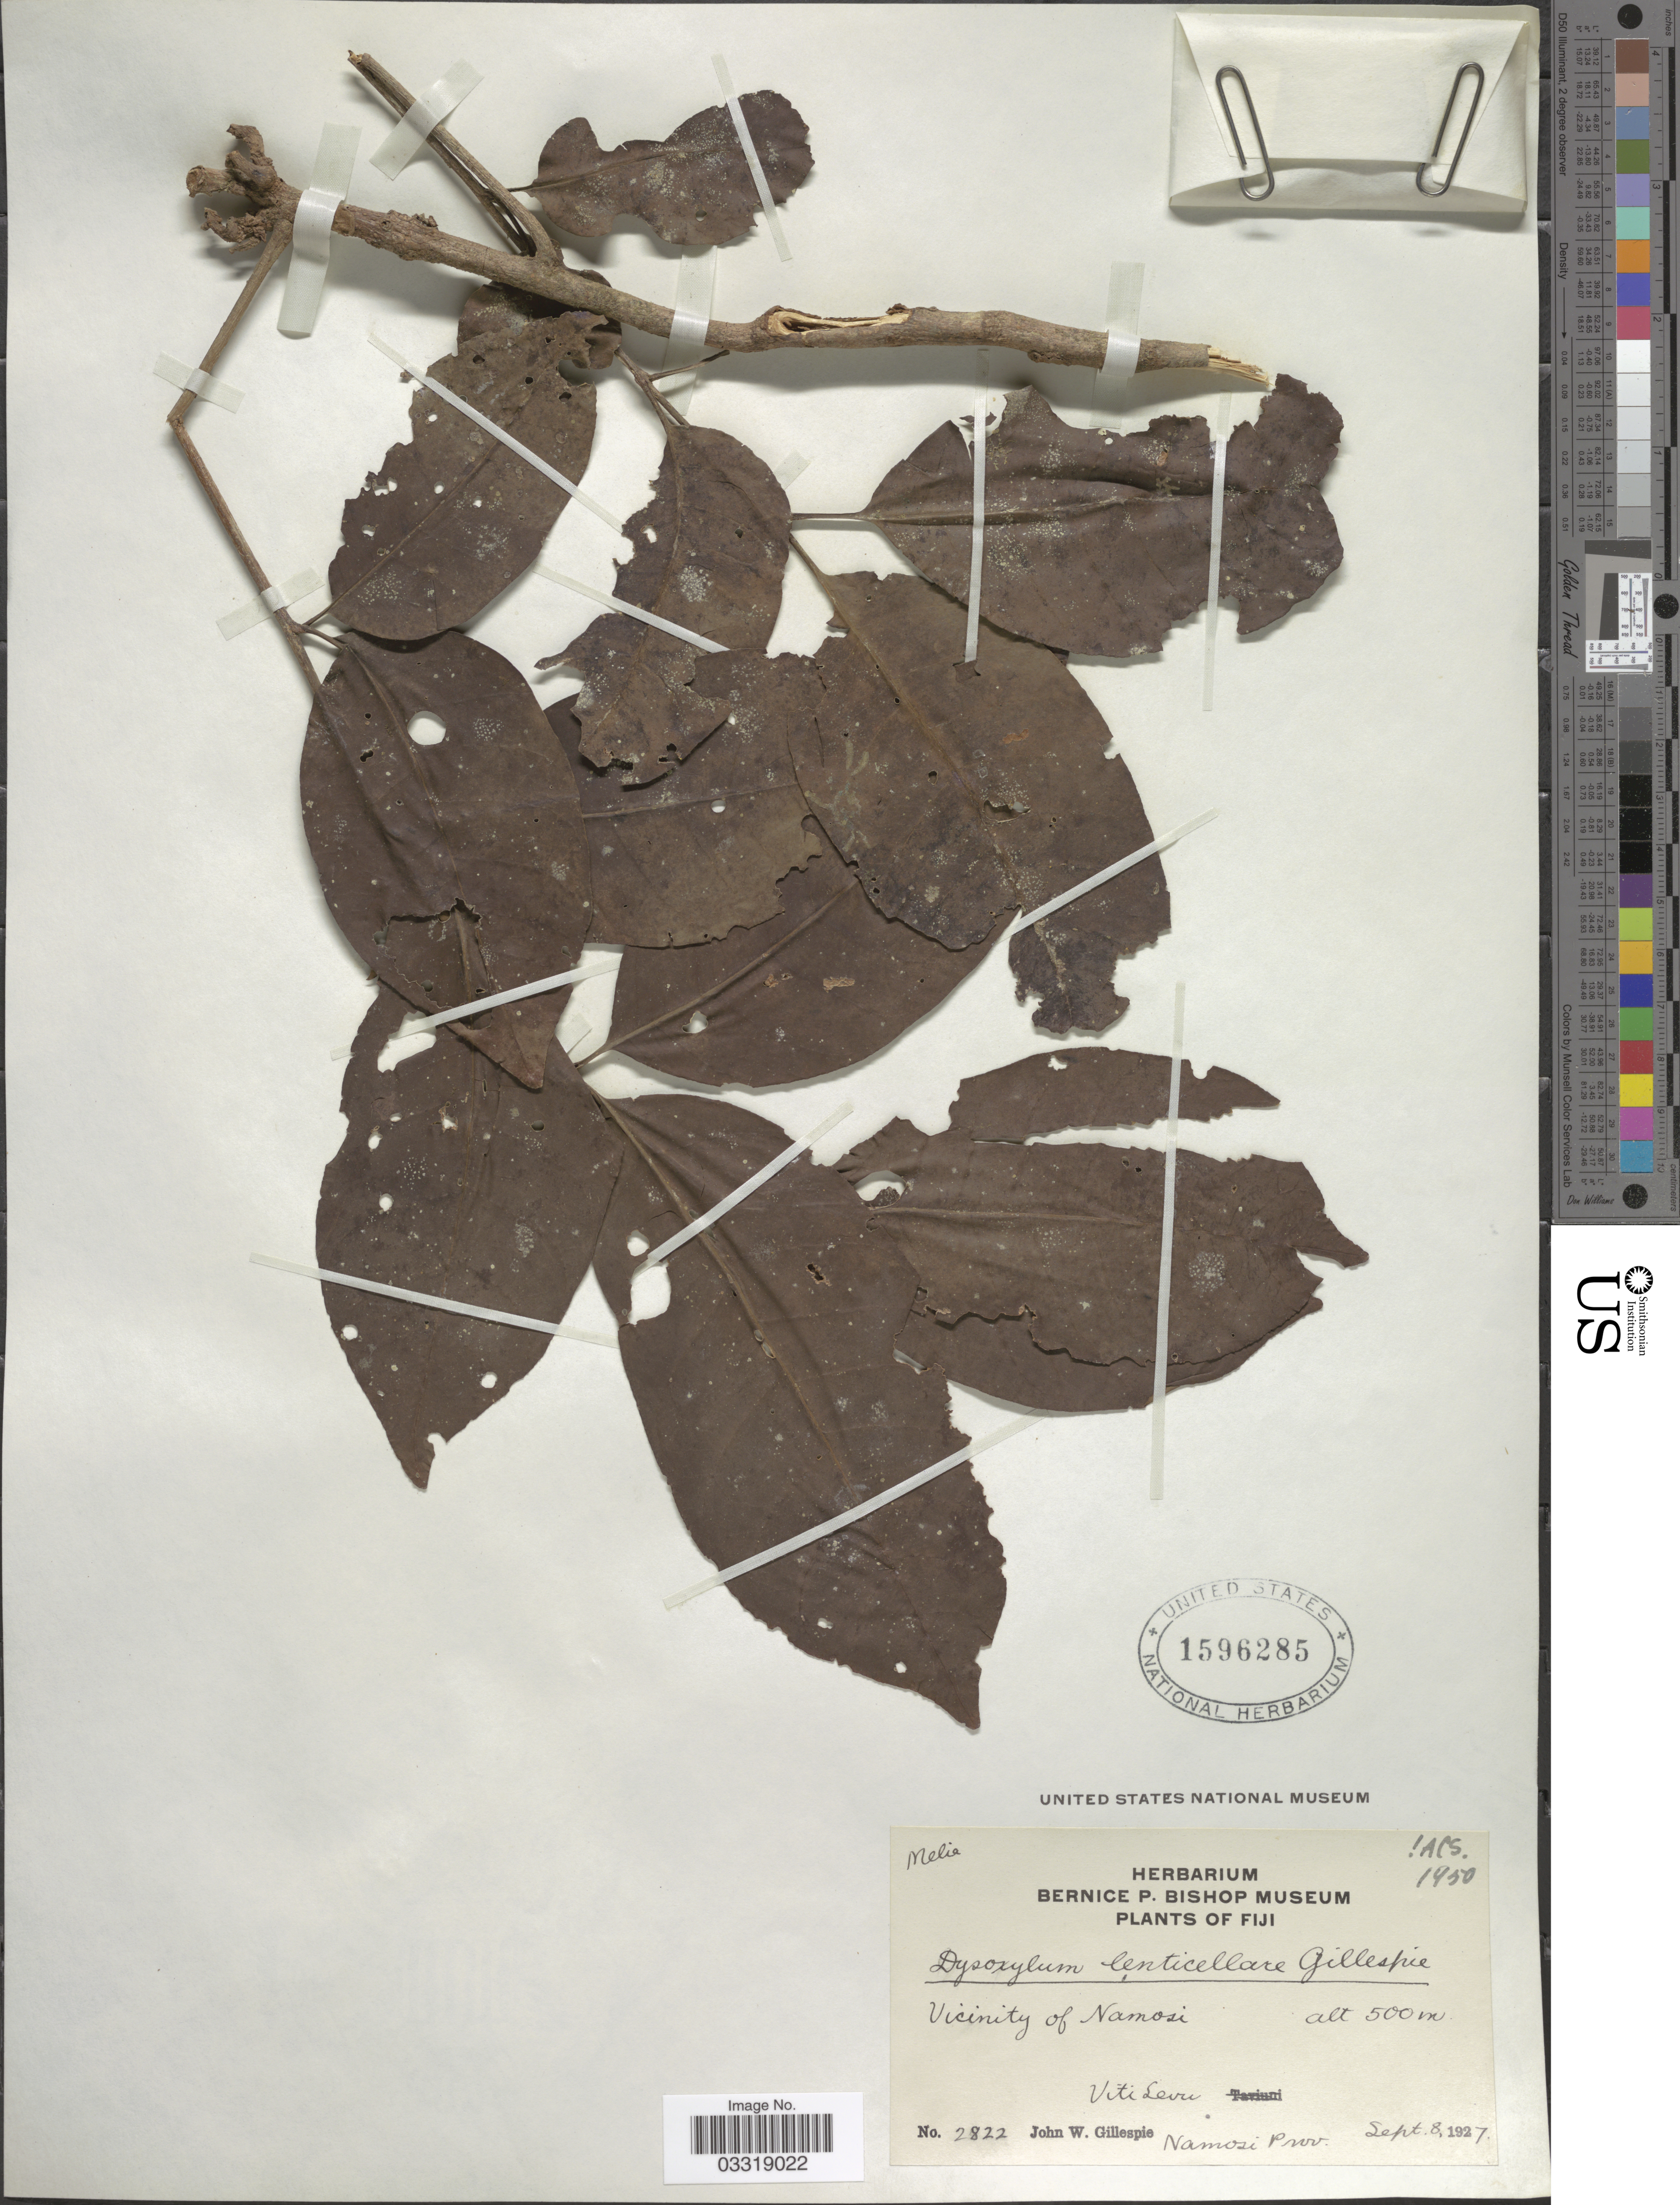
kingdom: Plantae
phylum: Tracheophyta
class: Magnoliopsida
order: Sapindales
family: Meliaceae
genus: Didymocheton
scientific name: Didymocheton lenticellaris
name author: (Gillespie) Harms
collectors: J. W. Gillespie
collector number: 2822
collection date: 1927-09-08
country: Fiji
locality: Vicinity of Namosi. Viti Levu.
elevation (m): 500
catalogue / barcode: US 1596285